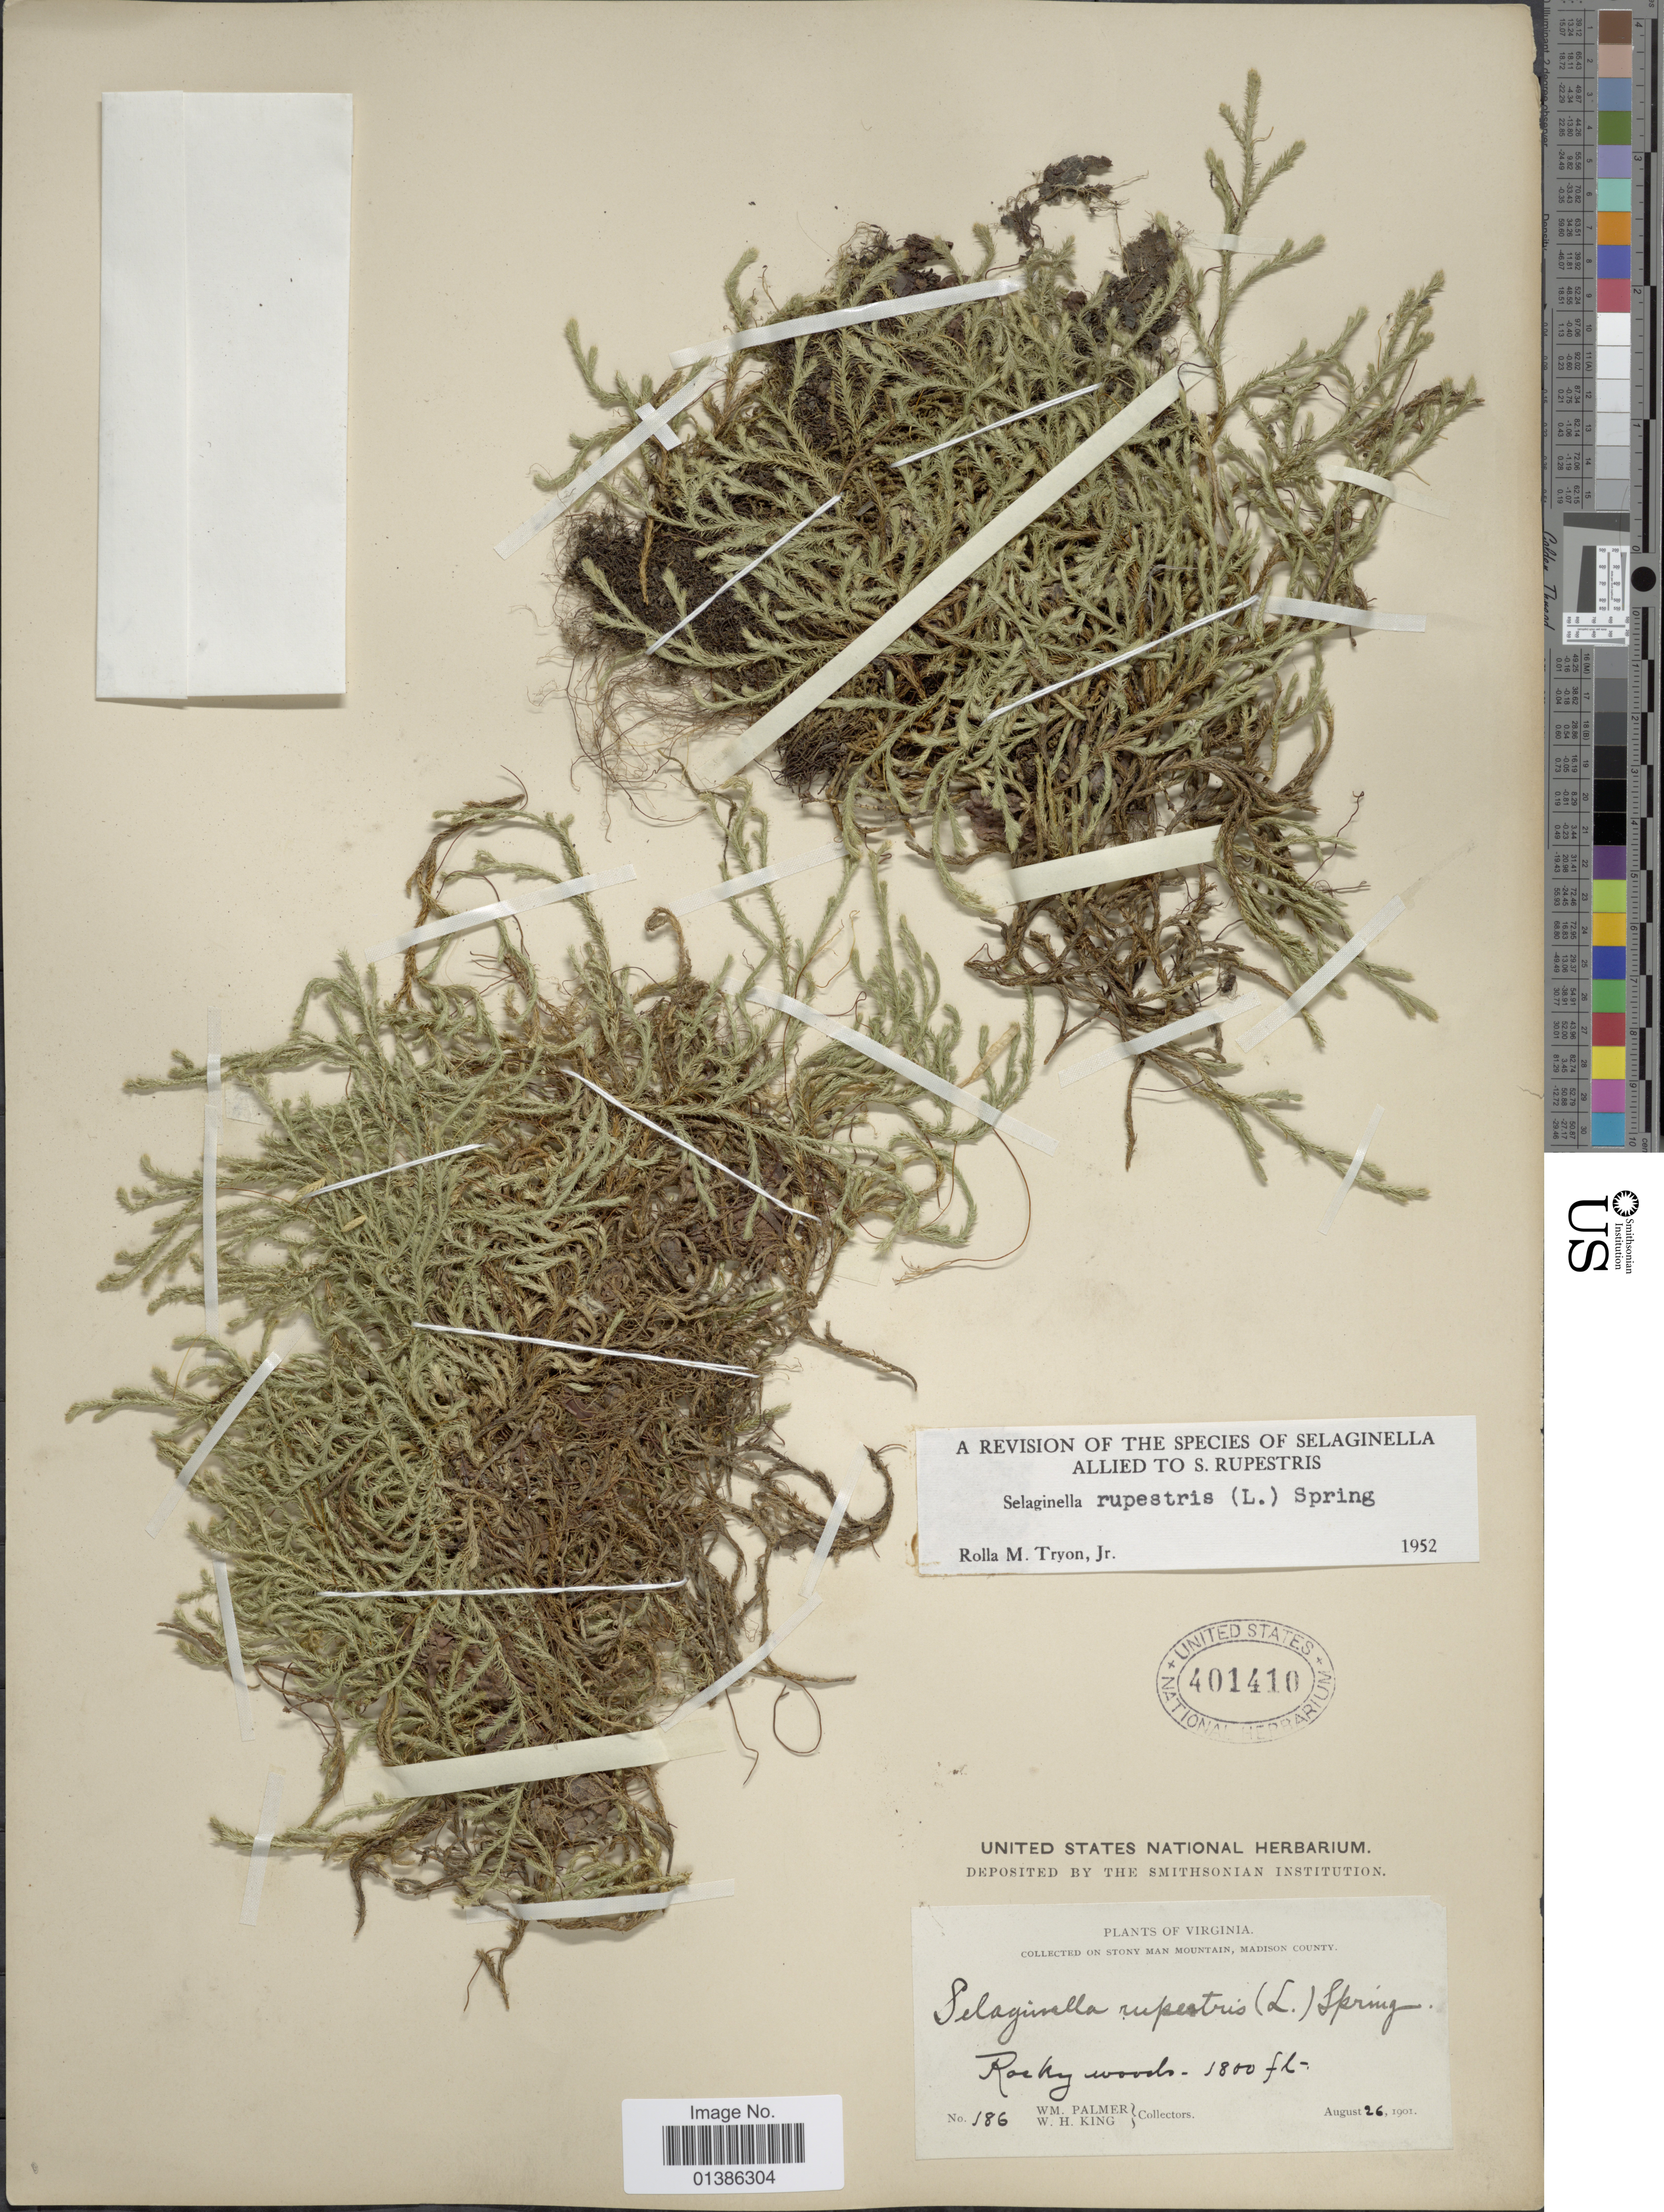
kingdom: Plantae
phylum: Tracheophyta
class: Lycopodiopsida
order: Selaginellales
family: Selaginellaceae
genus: Selaginella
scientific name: Selaginella rupestris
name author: (L.) Spring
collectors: W. Palmer & W. H. King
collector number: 186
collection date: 1901-08-26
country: United States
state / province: Virginia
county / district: Madison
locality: On Stony Man Mountain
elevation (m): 549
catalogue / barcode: US 401410